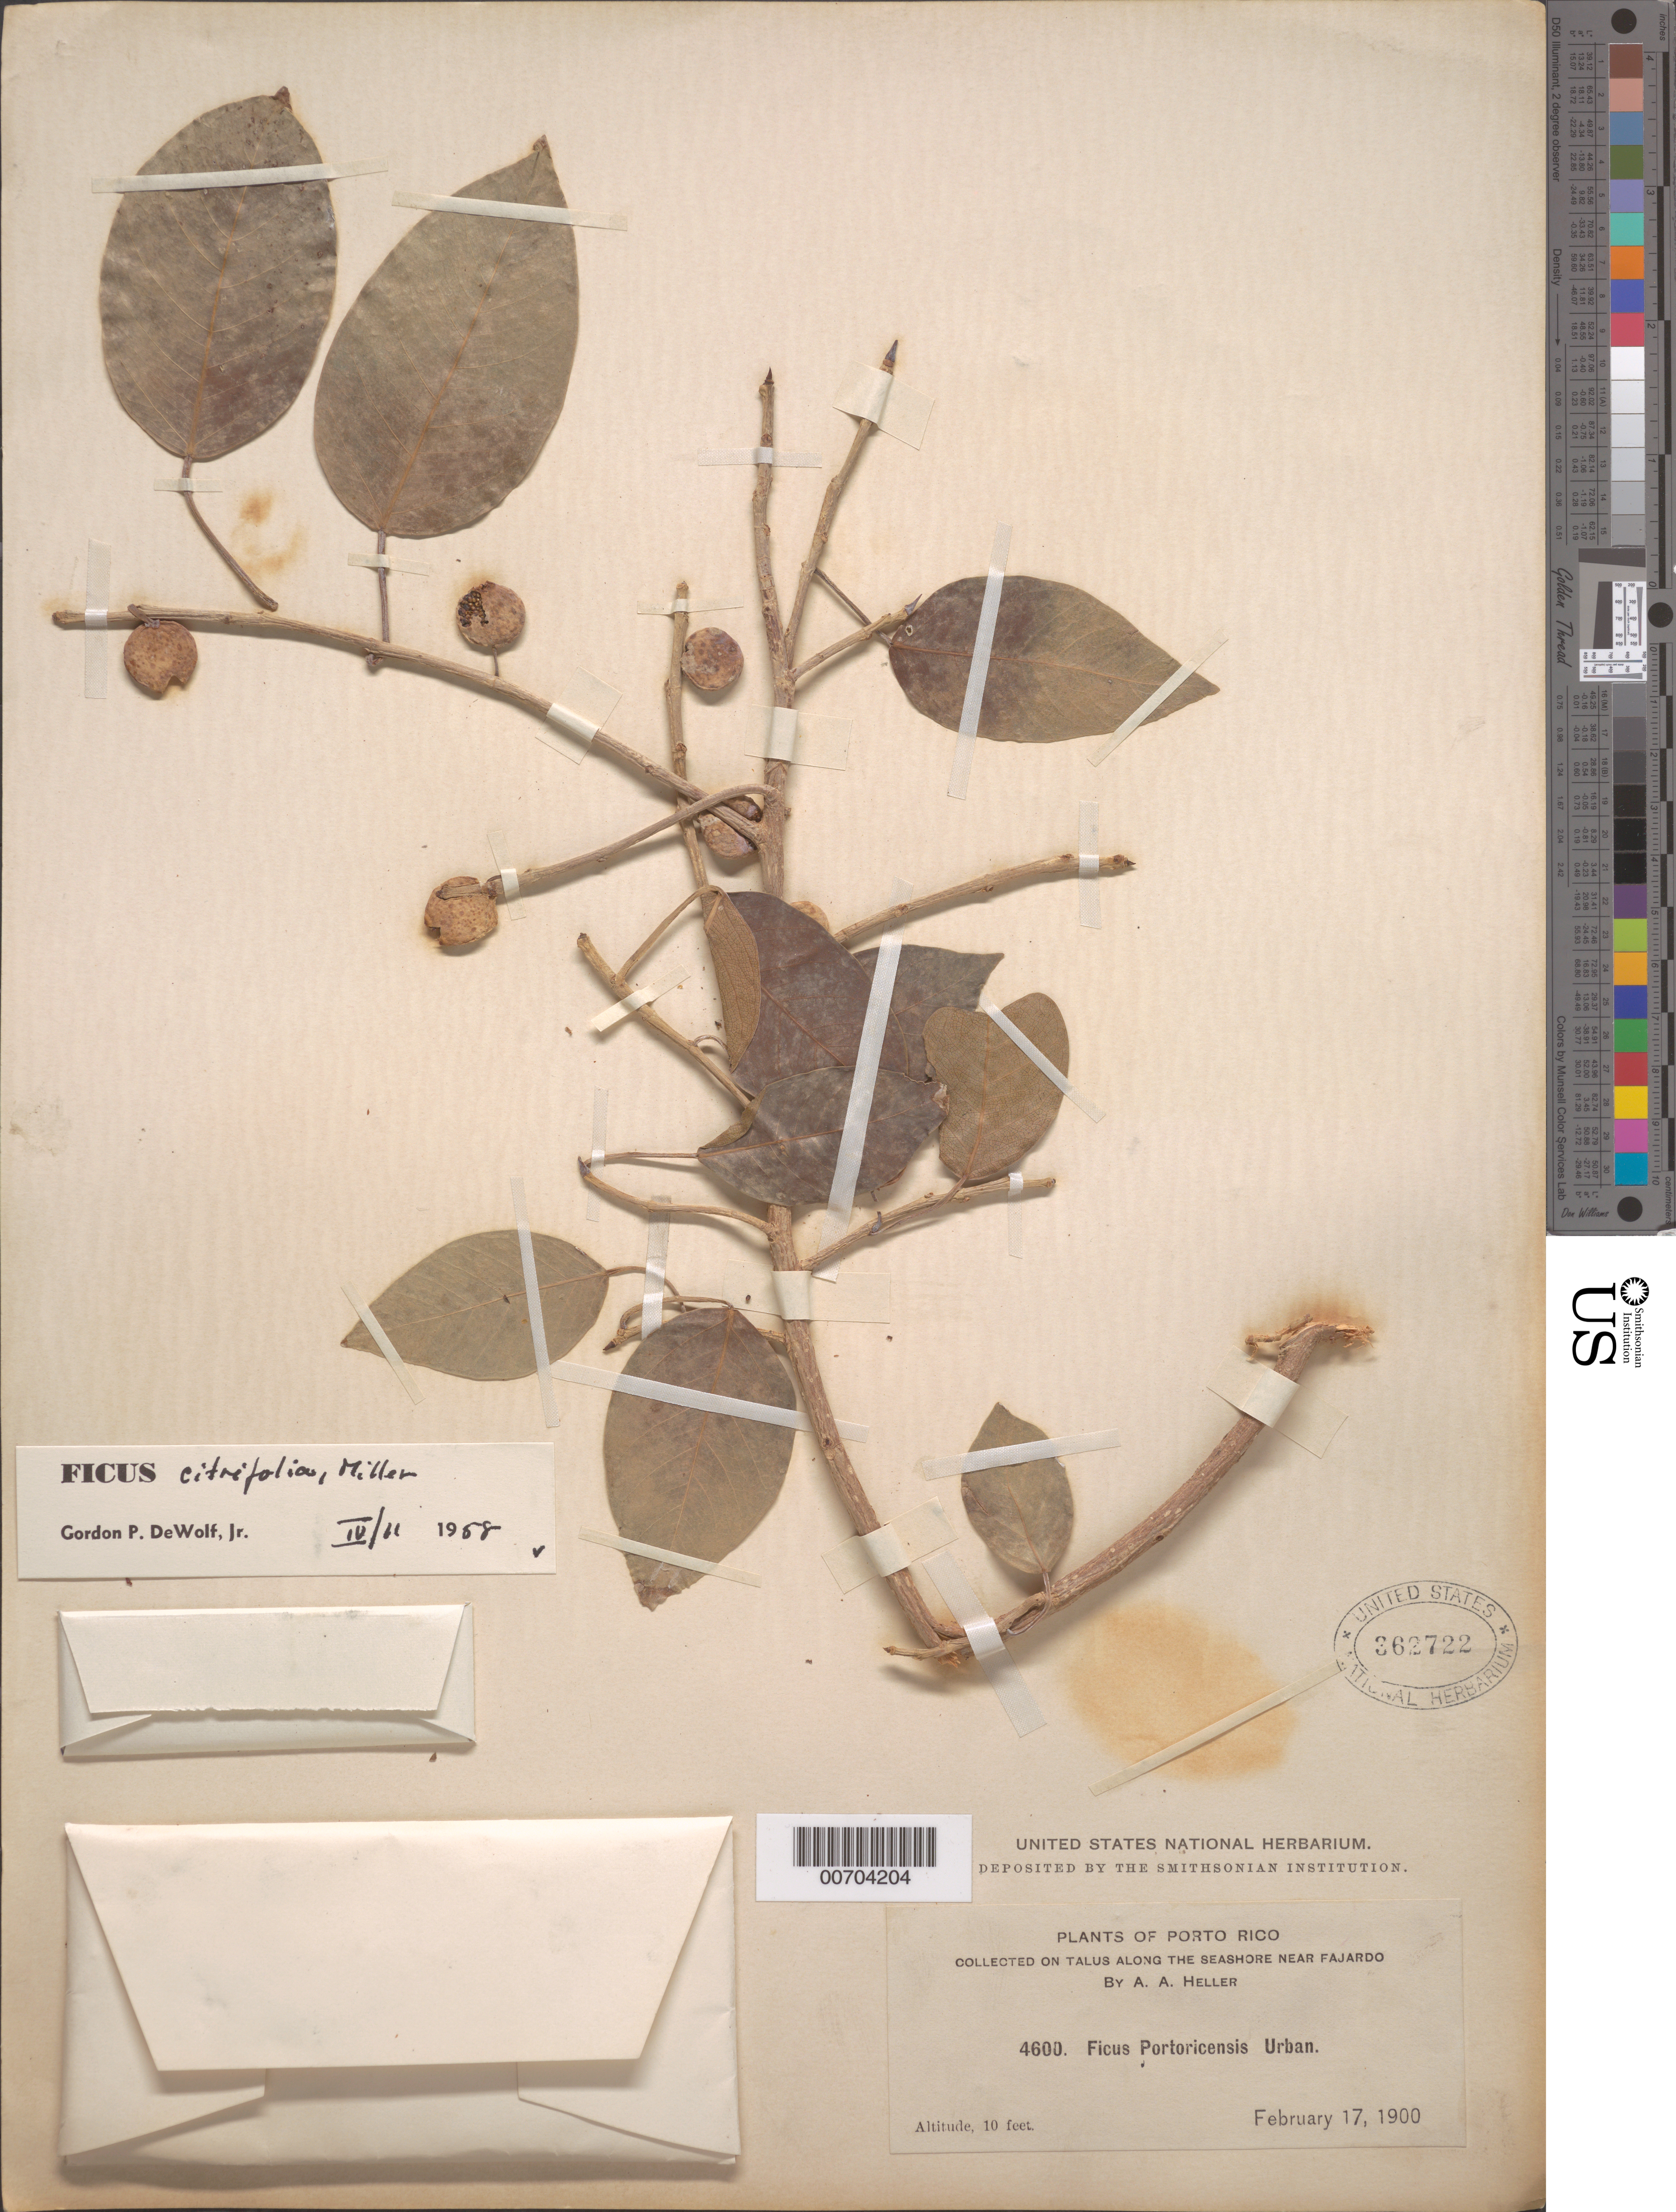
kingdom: Plantae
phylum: Tracheophyta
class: Magnoliopsida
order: Rosales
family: Moraceae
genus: Ficus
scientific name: Ficus citrifolia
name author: Mill.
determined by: DeWolf, Gordon Parker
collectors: A. A. Heller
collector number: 4600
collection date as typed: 17 Feb 1900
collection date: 1900-02-17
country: Puerto Rico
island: Greater Antilles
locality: Along the seashore near Fajardo.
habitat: On talus along seashore.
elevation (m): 3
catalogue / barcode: US 362722